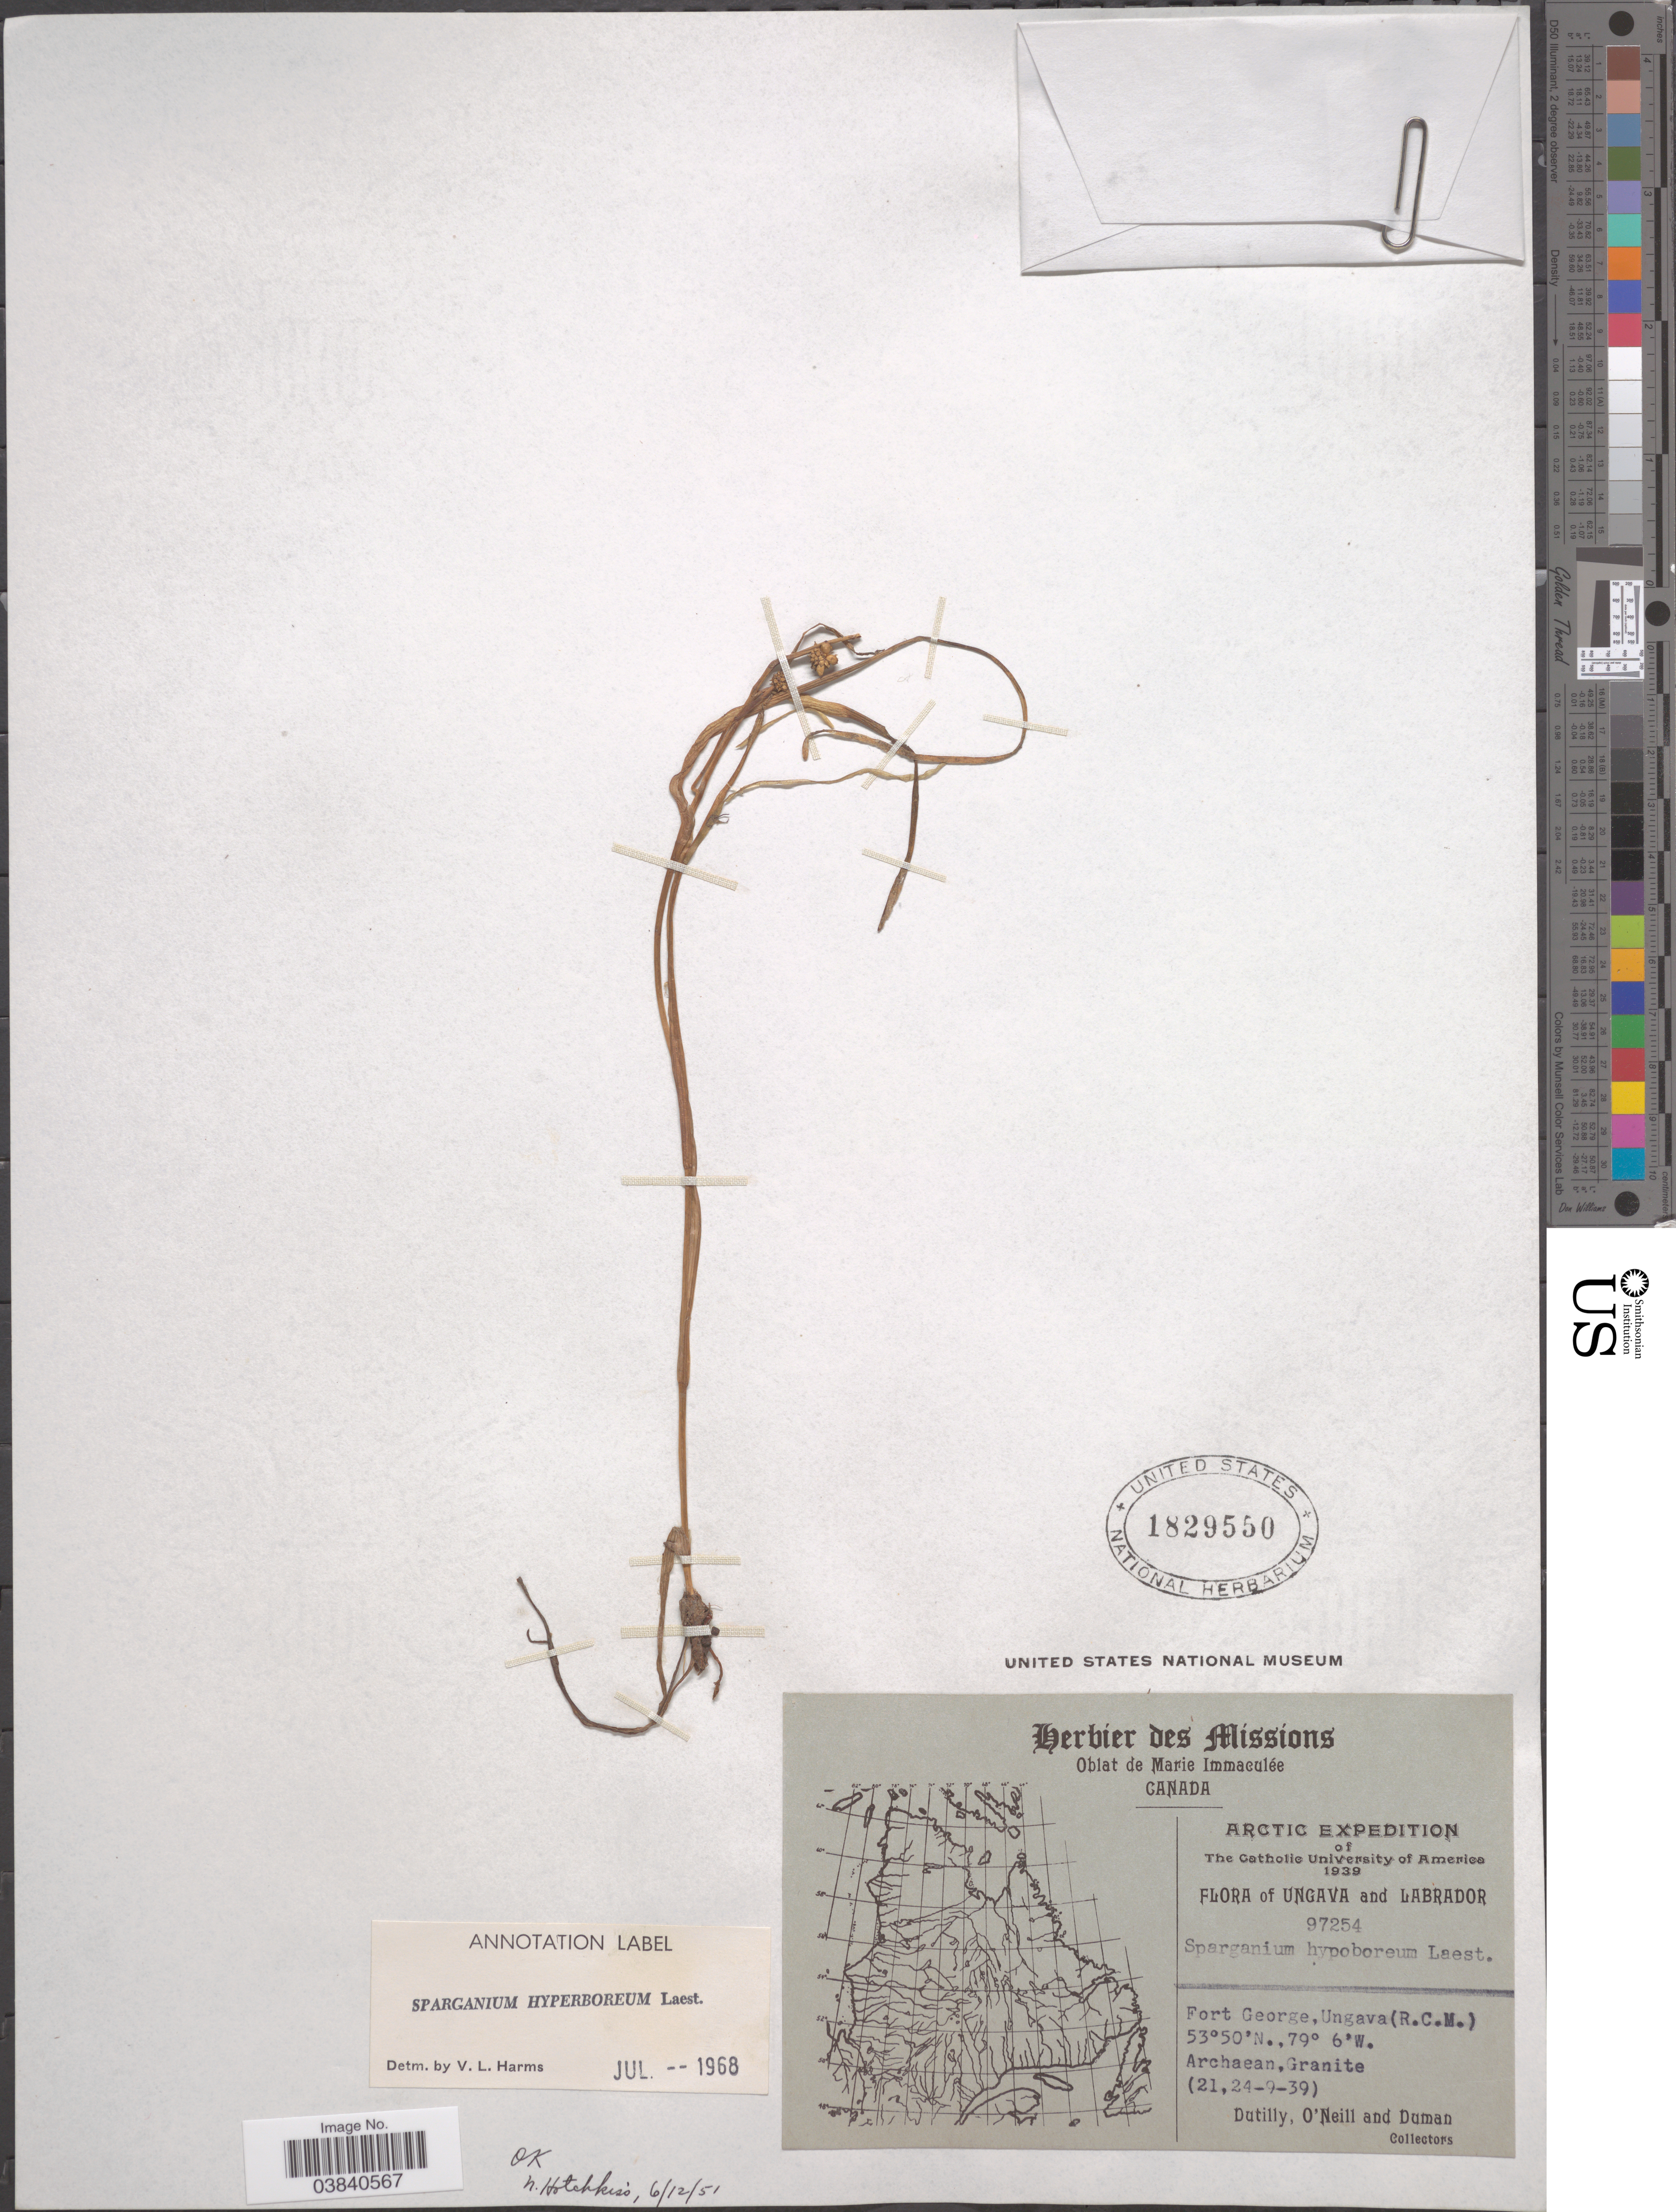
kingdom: Plantae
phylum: Tracheophyta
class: Liliopsida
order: Poales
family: Typhaceae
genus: Sparganium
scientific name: Sparganium hyperboreum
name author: Beurl. ex Laest.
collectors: -. Dutilly, -. O'Neill & -. Duman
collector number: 97254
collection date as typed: Transcribed d/m/y: 21/9/39 to 24/9/39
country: Canada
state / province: Newfoundland and Labrador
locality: Ungava and Labrador. Fort George, Ungava (R.C.M). Archaean, Granite.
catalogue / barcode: US 1829550